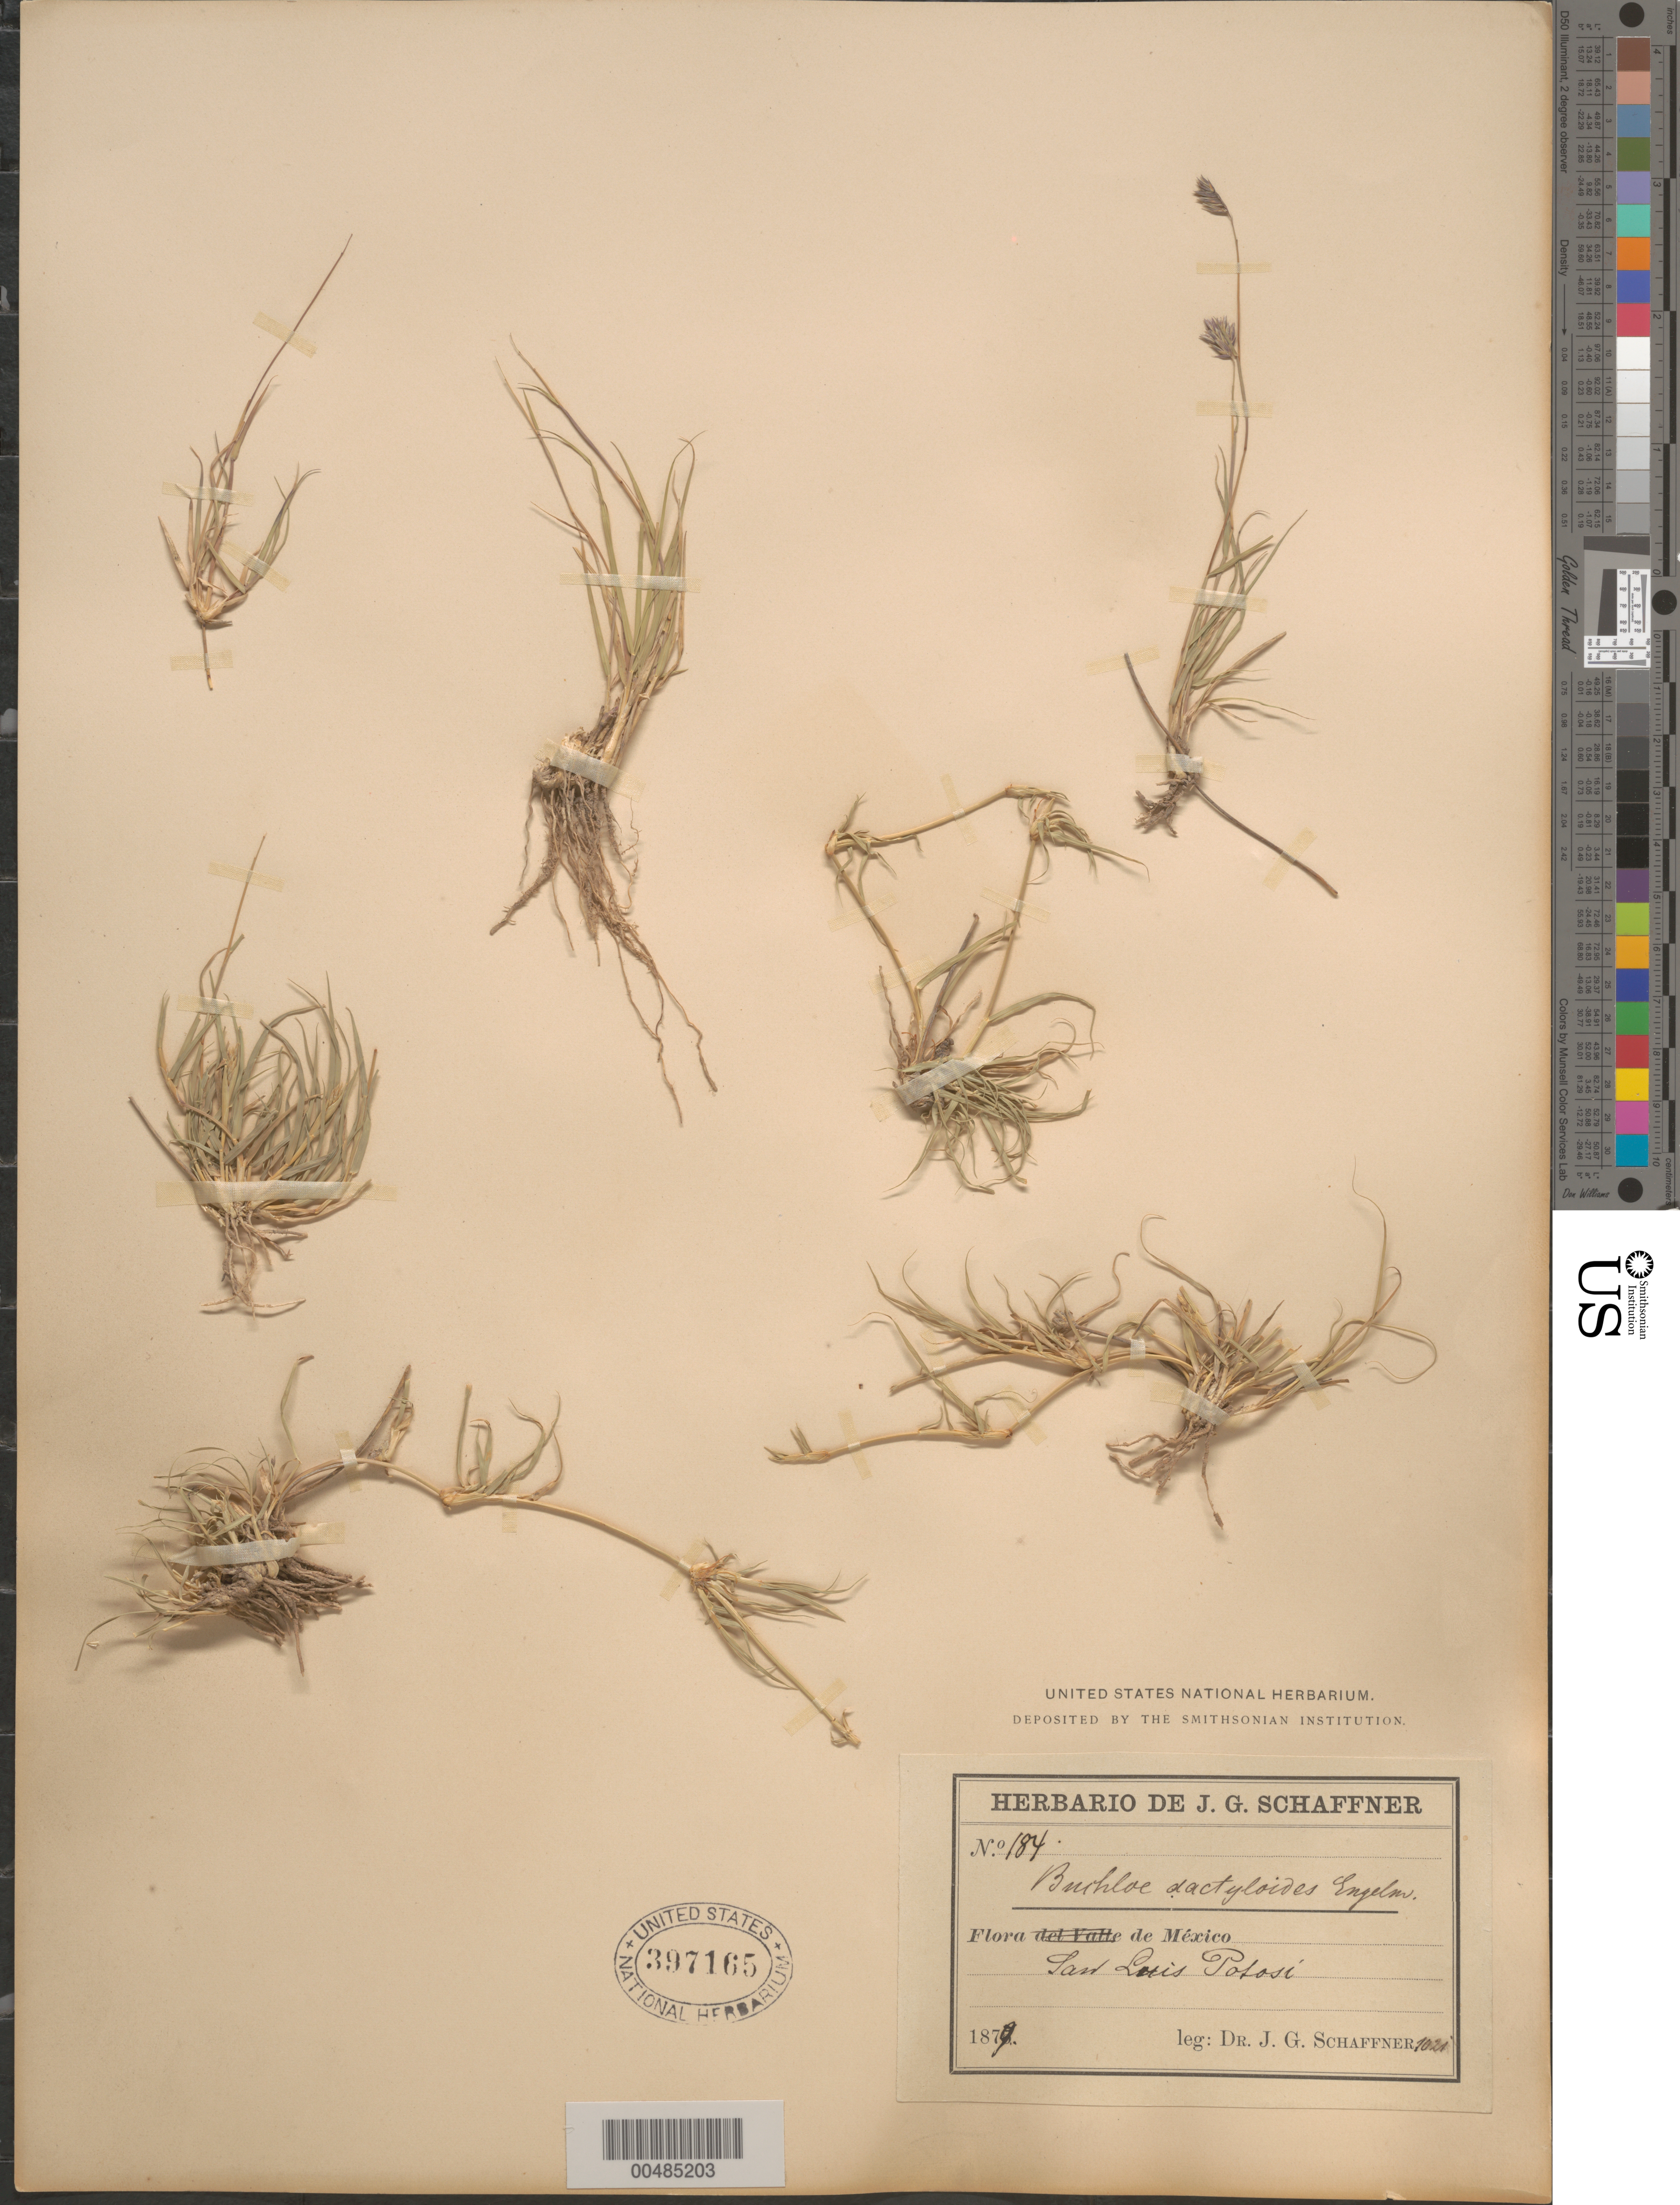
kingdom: Plantae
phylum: Tracheophyta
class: Liliopsida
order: Poales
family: Poaceae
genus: Buchloe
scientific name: Buchloe dactyloides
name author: (Nutt.) Engelm.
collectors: J. G. Schaffner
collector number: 184/1021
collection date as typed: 1879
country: Mexico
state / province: San Luis Potosi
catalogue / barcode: US 397165